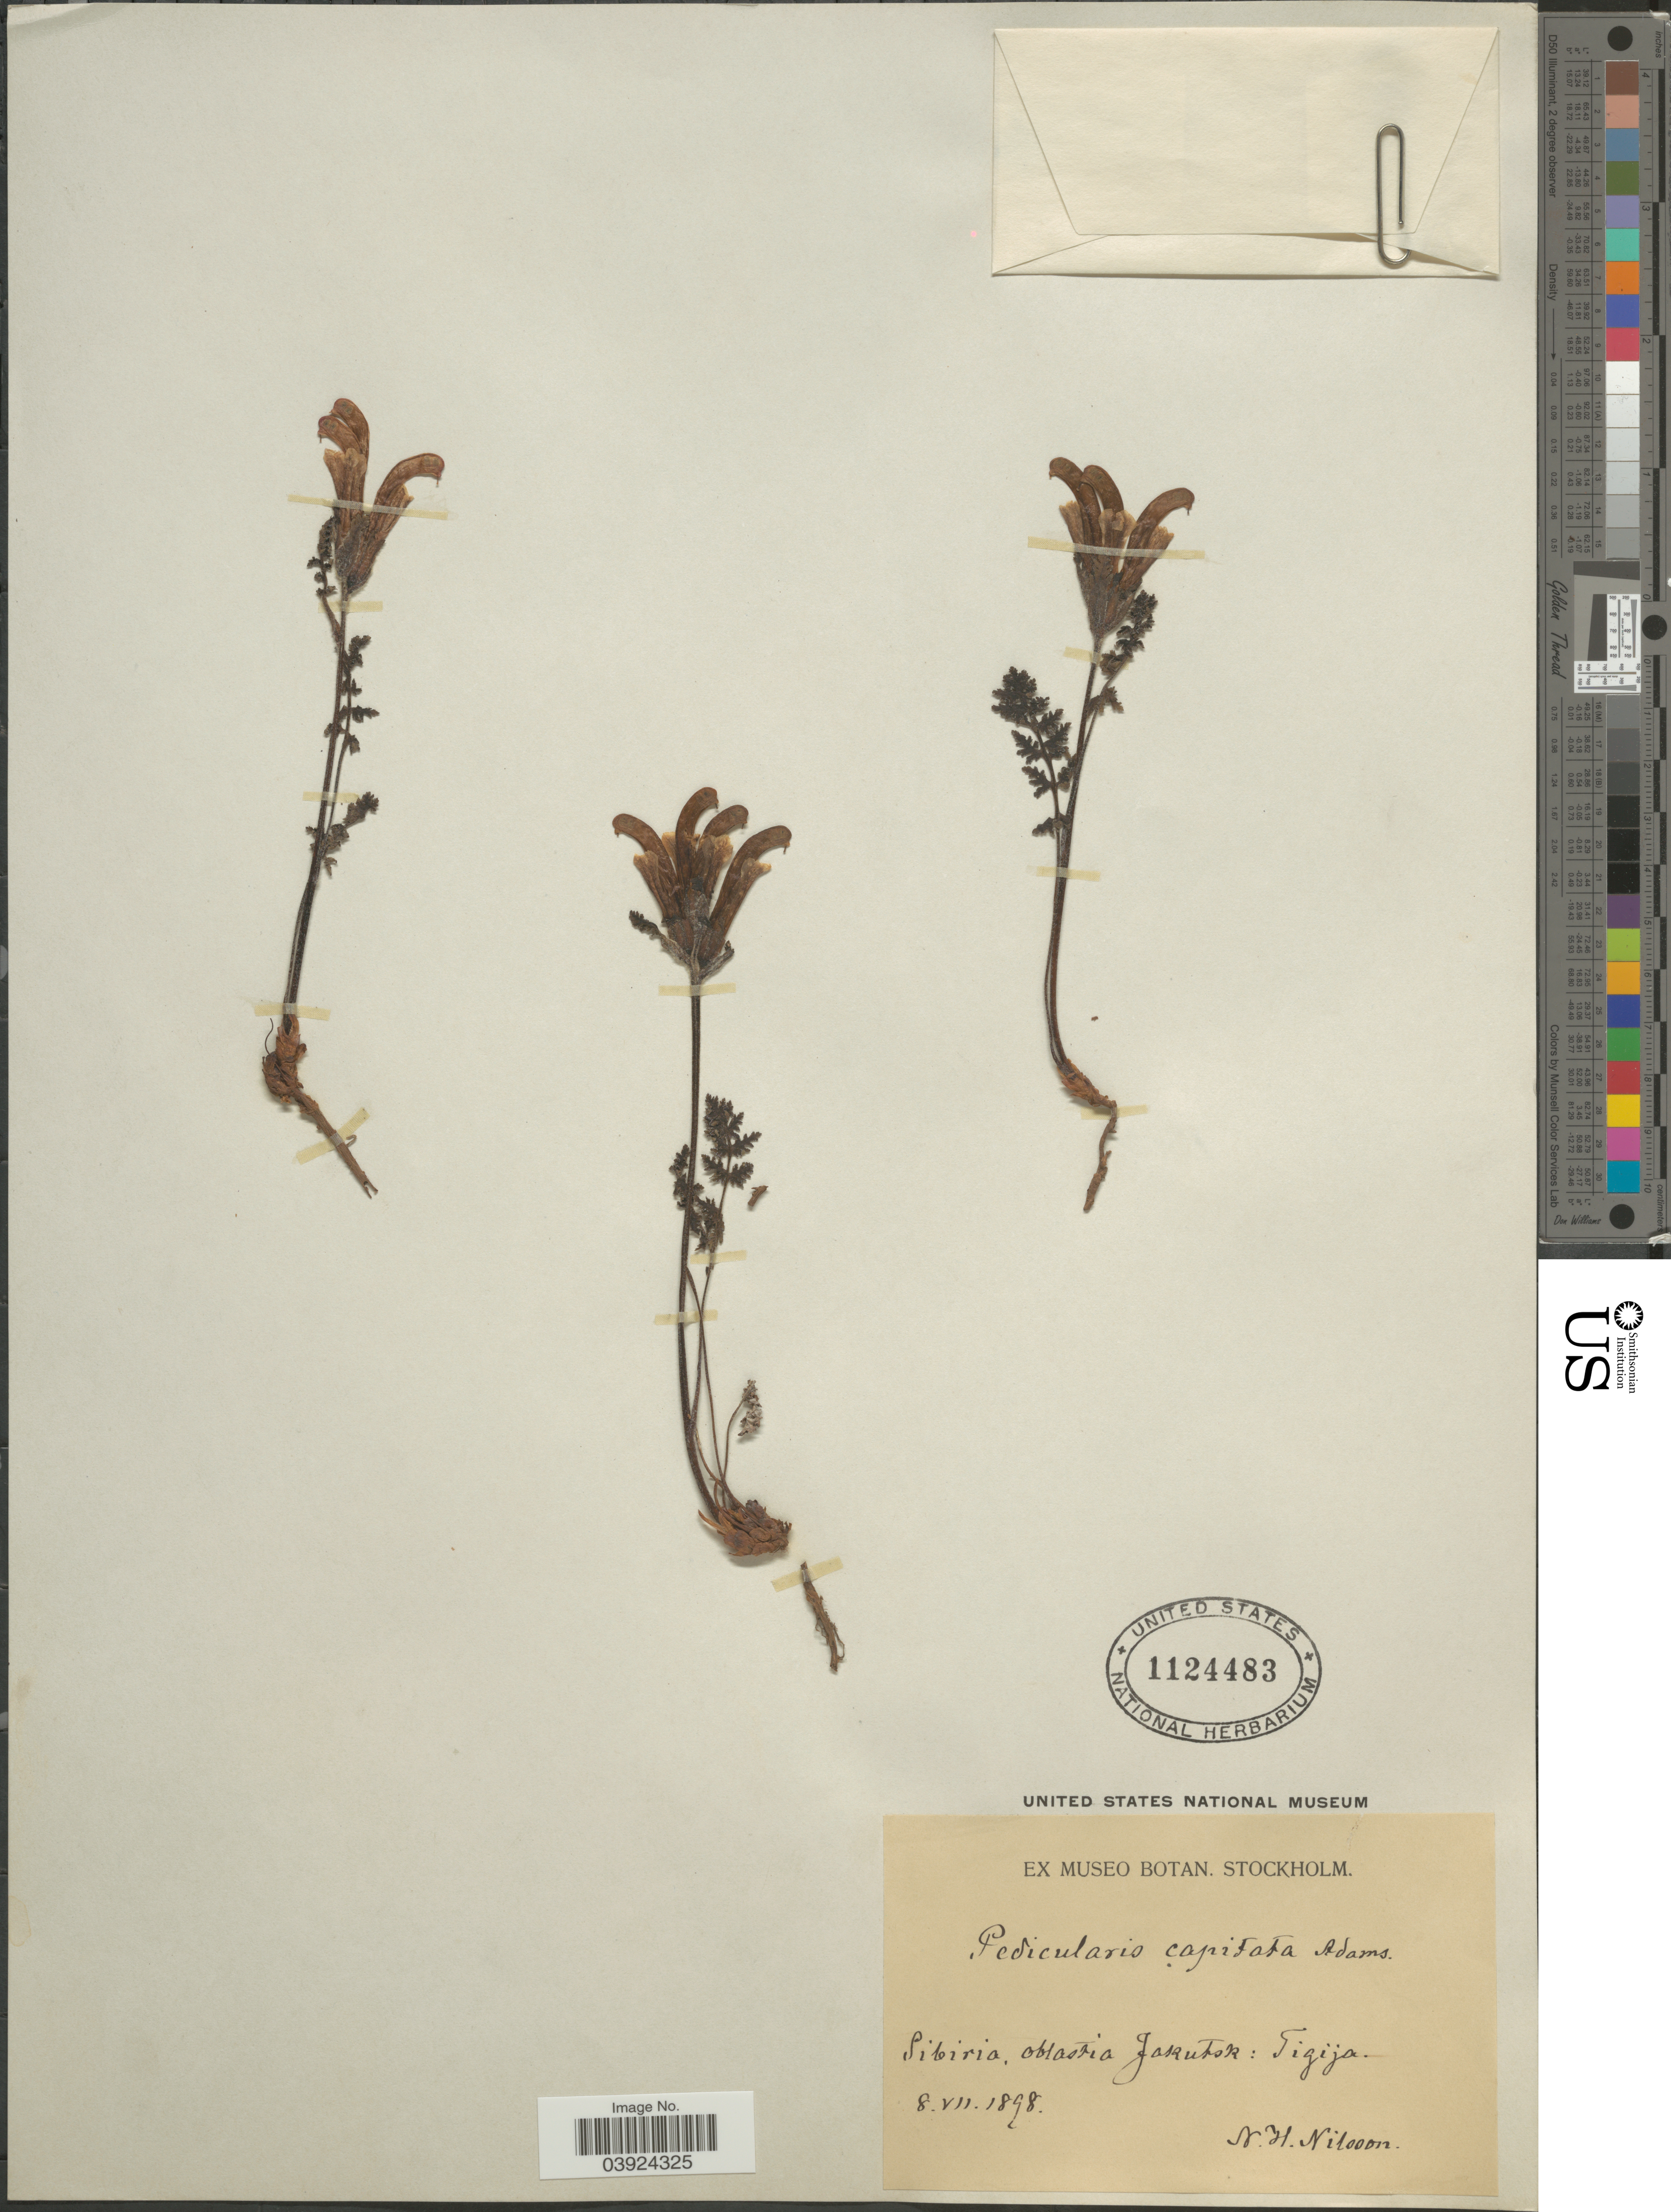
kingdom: Plantae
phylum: Tracheophyta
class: Magnoliopsida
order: Lamiales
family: Orobanchaceae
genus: Pedicularis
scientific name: Pedicularis capitata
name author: Adams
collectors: N. H. Nilsson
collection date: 1898-07-08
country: Russian Federation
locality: Sibiria, oblastia Jakutsk: Tigija.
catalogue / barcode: US 1124483